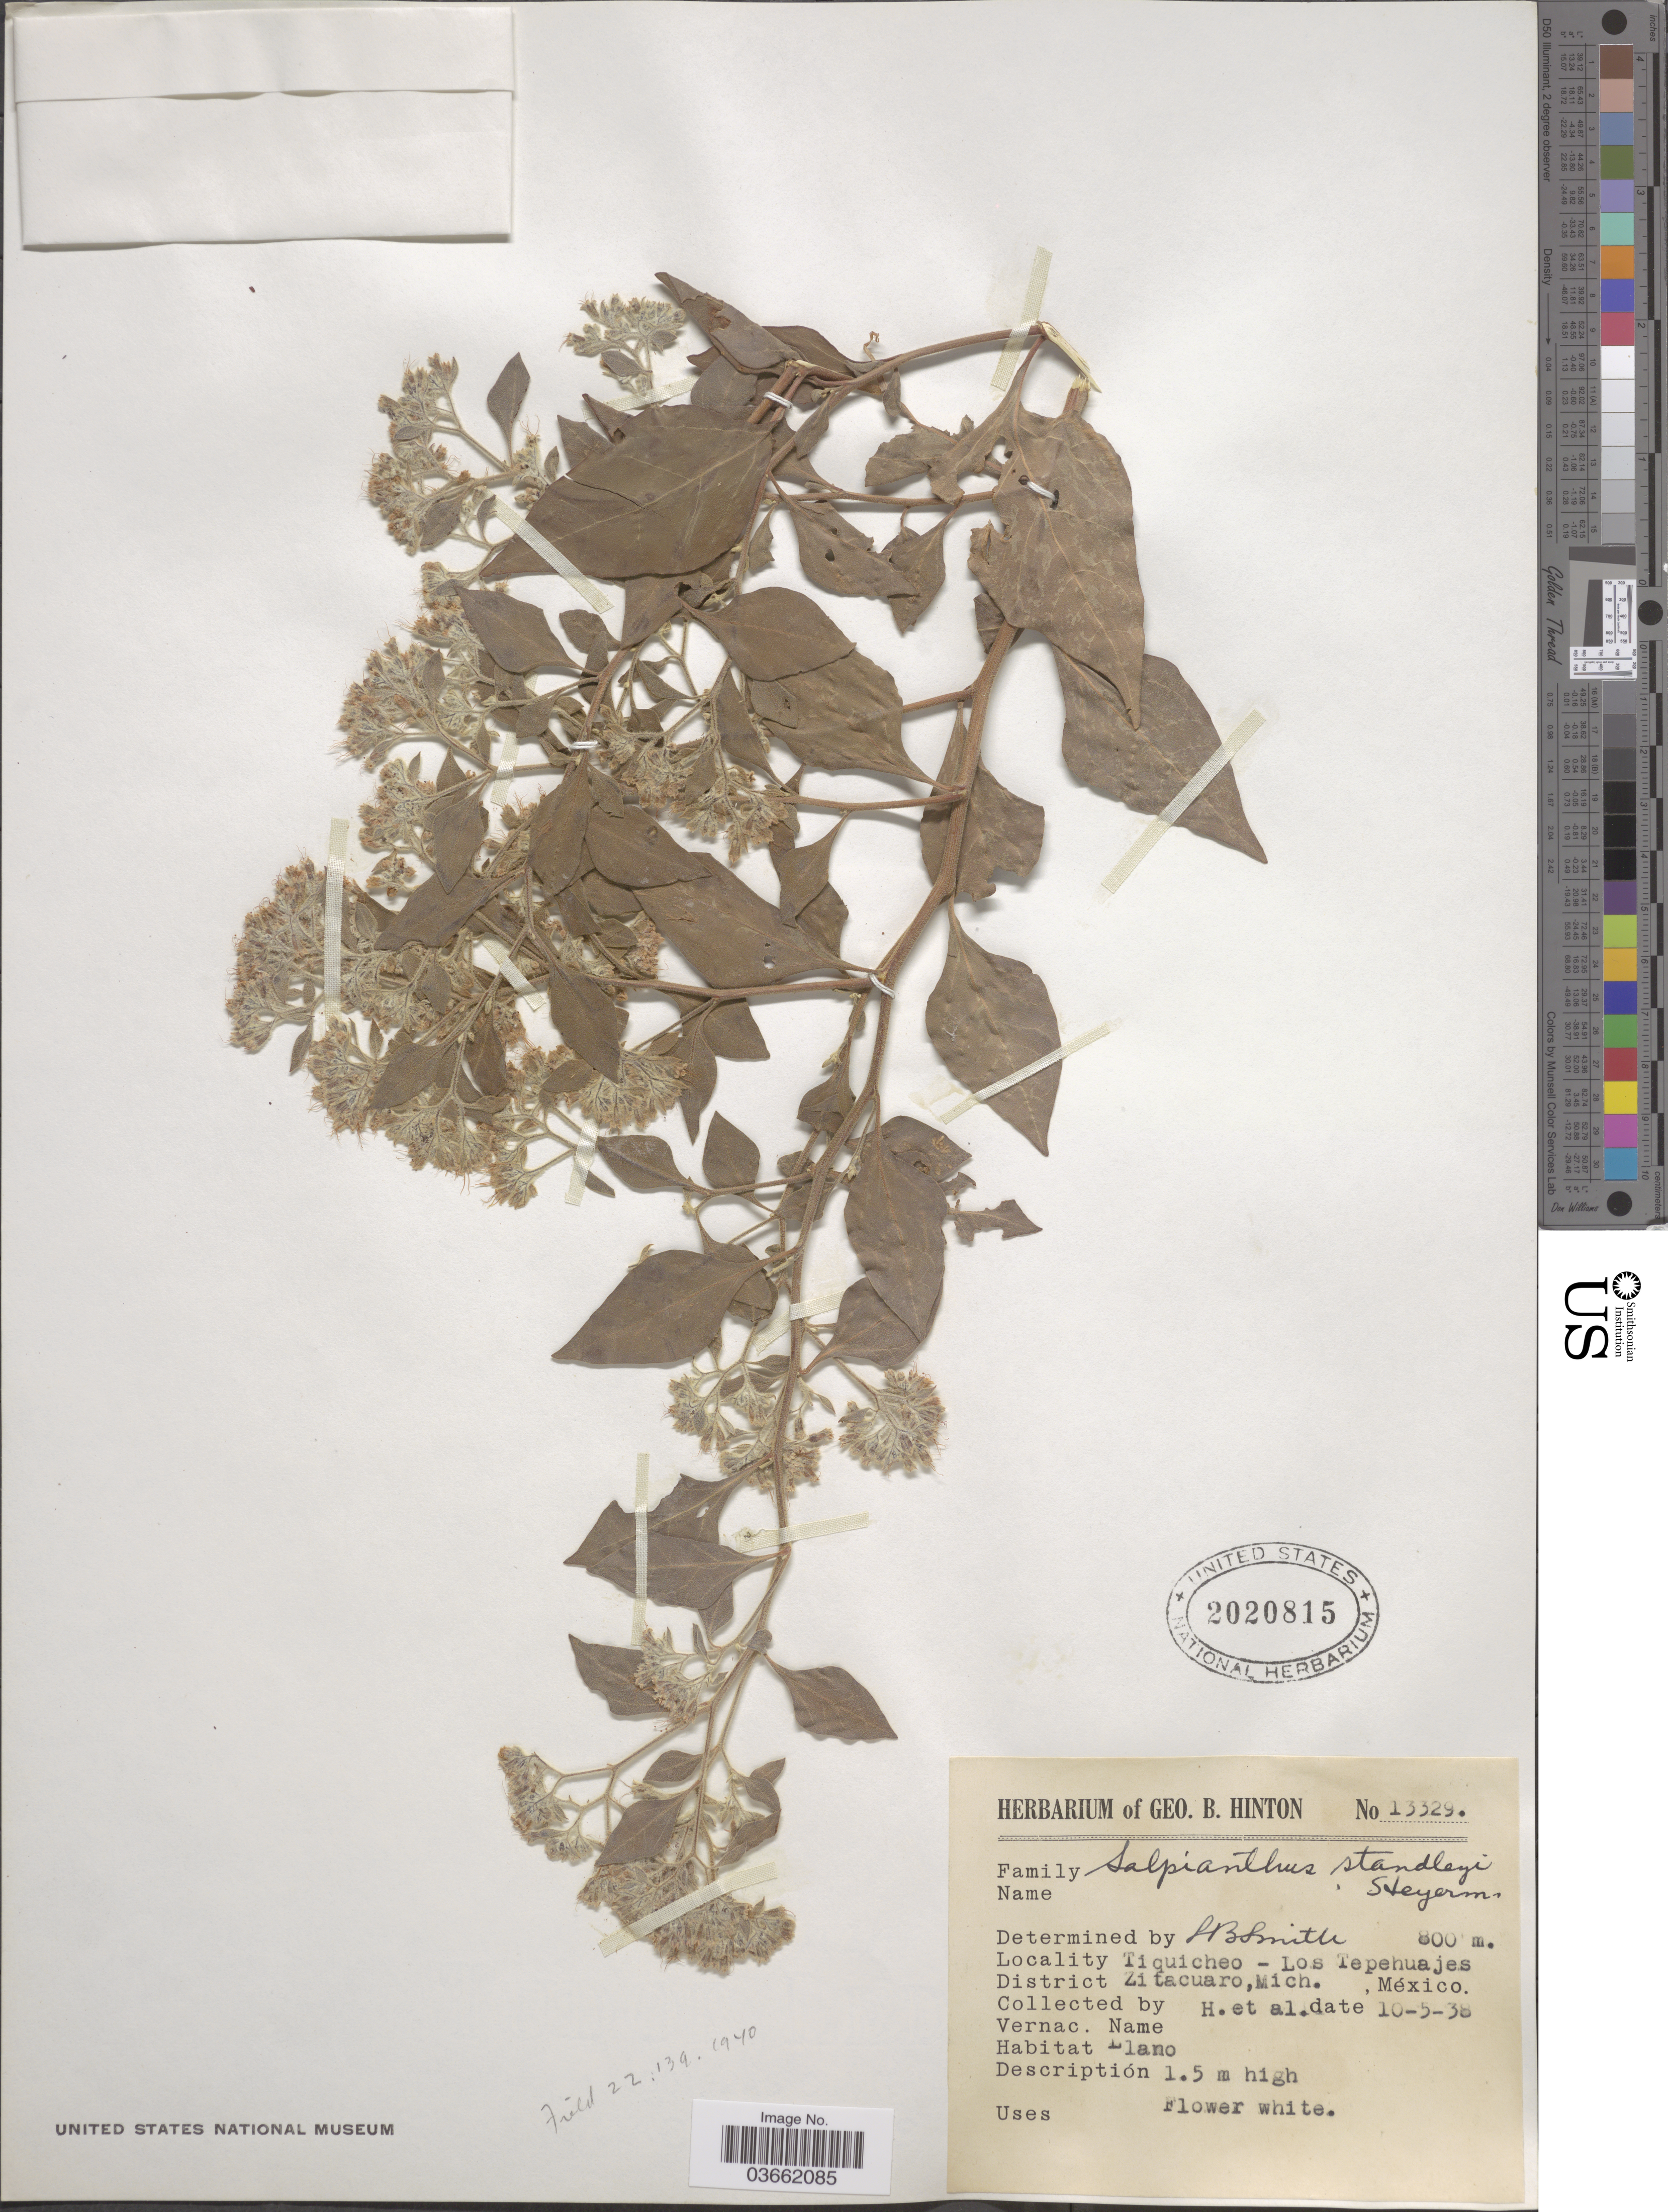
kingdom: Plantae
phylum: Tracheophyta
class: Magnoliopsida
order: Caryophyllales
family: Nyctaginaceae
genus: Salpianthus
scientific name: Salpianthus standleyi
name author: Steyerm.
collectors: G. B. Hinton & et al.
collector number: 13329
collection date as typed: Transcribed d/m/y: 10/5/38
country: Mexico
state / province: Michoacán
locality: Tiquicheo-Los Tepehuajes. District Zitacuaro.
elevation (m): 800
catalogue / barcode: US 2020815